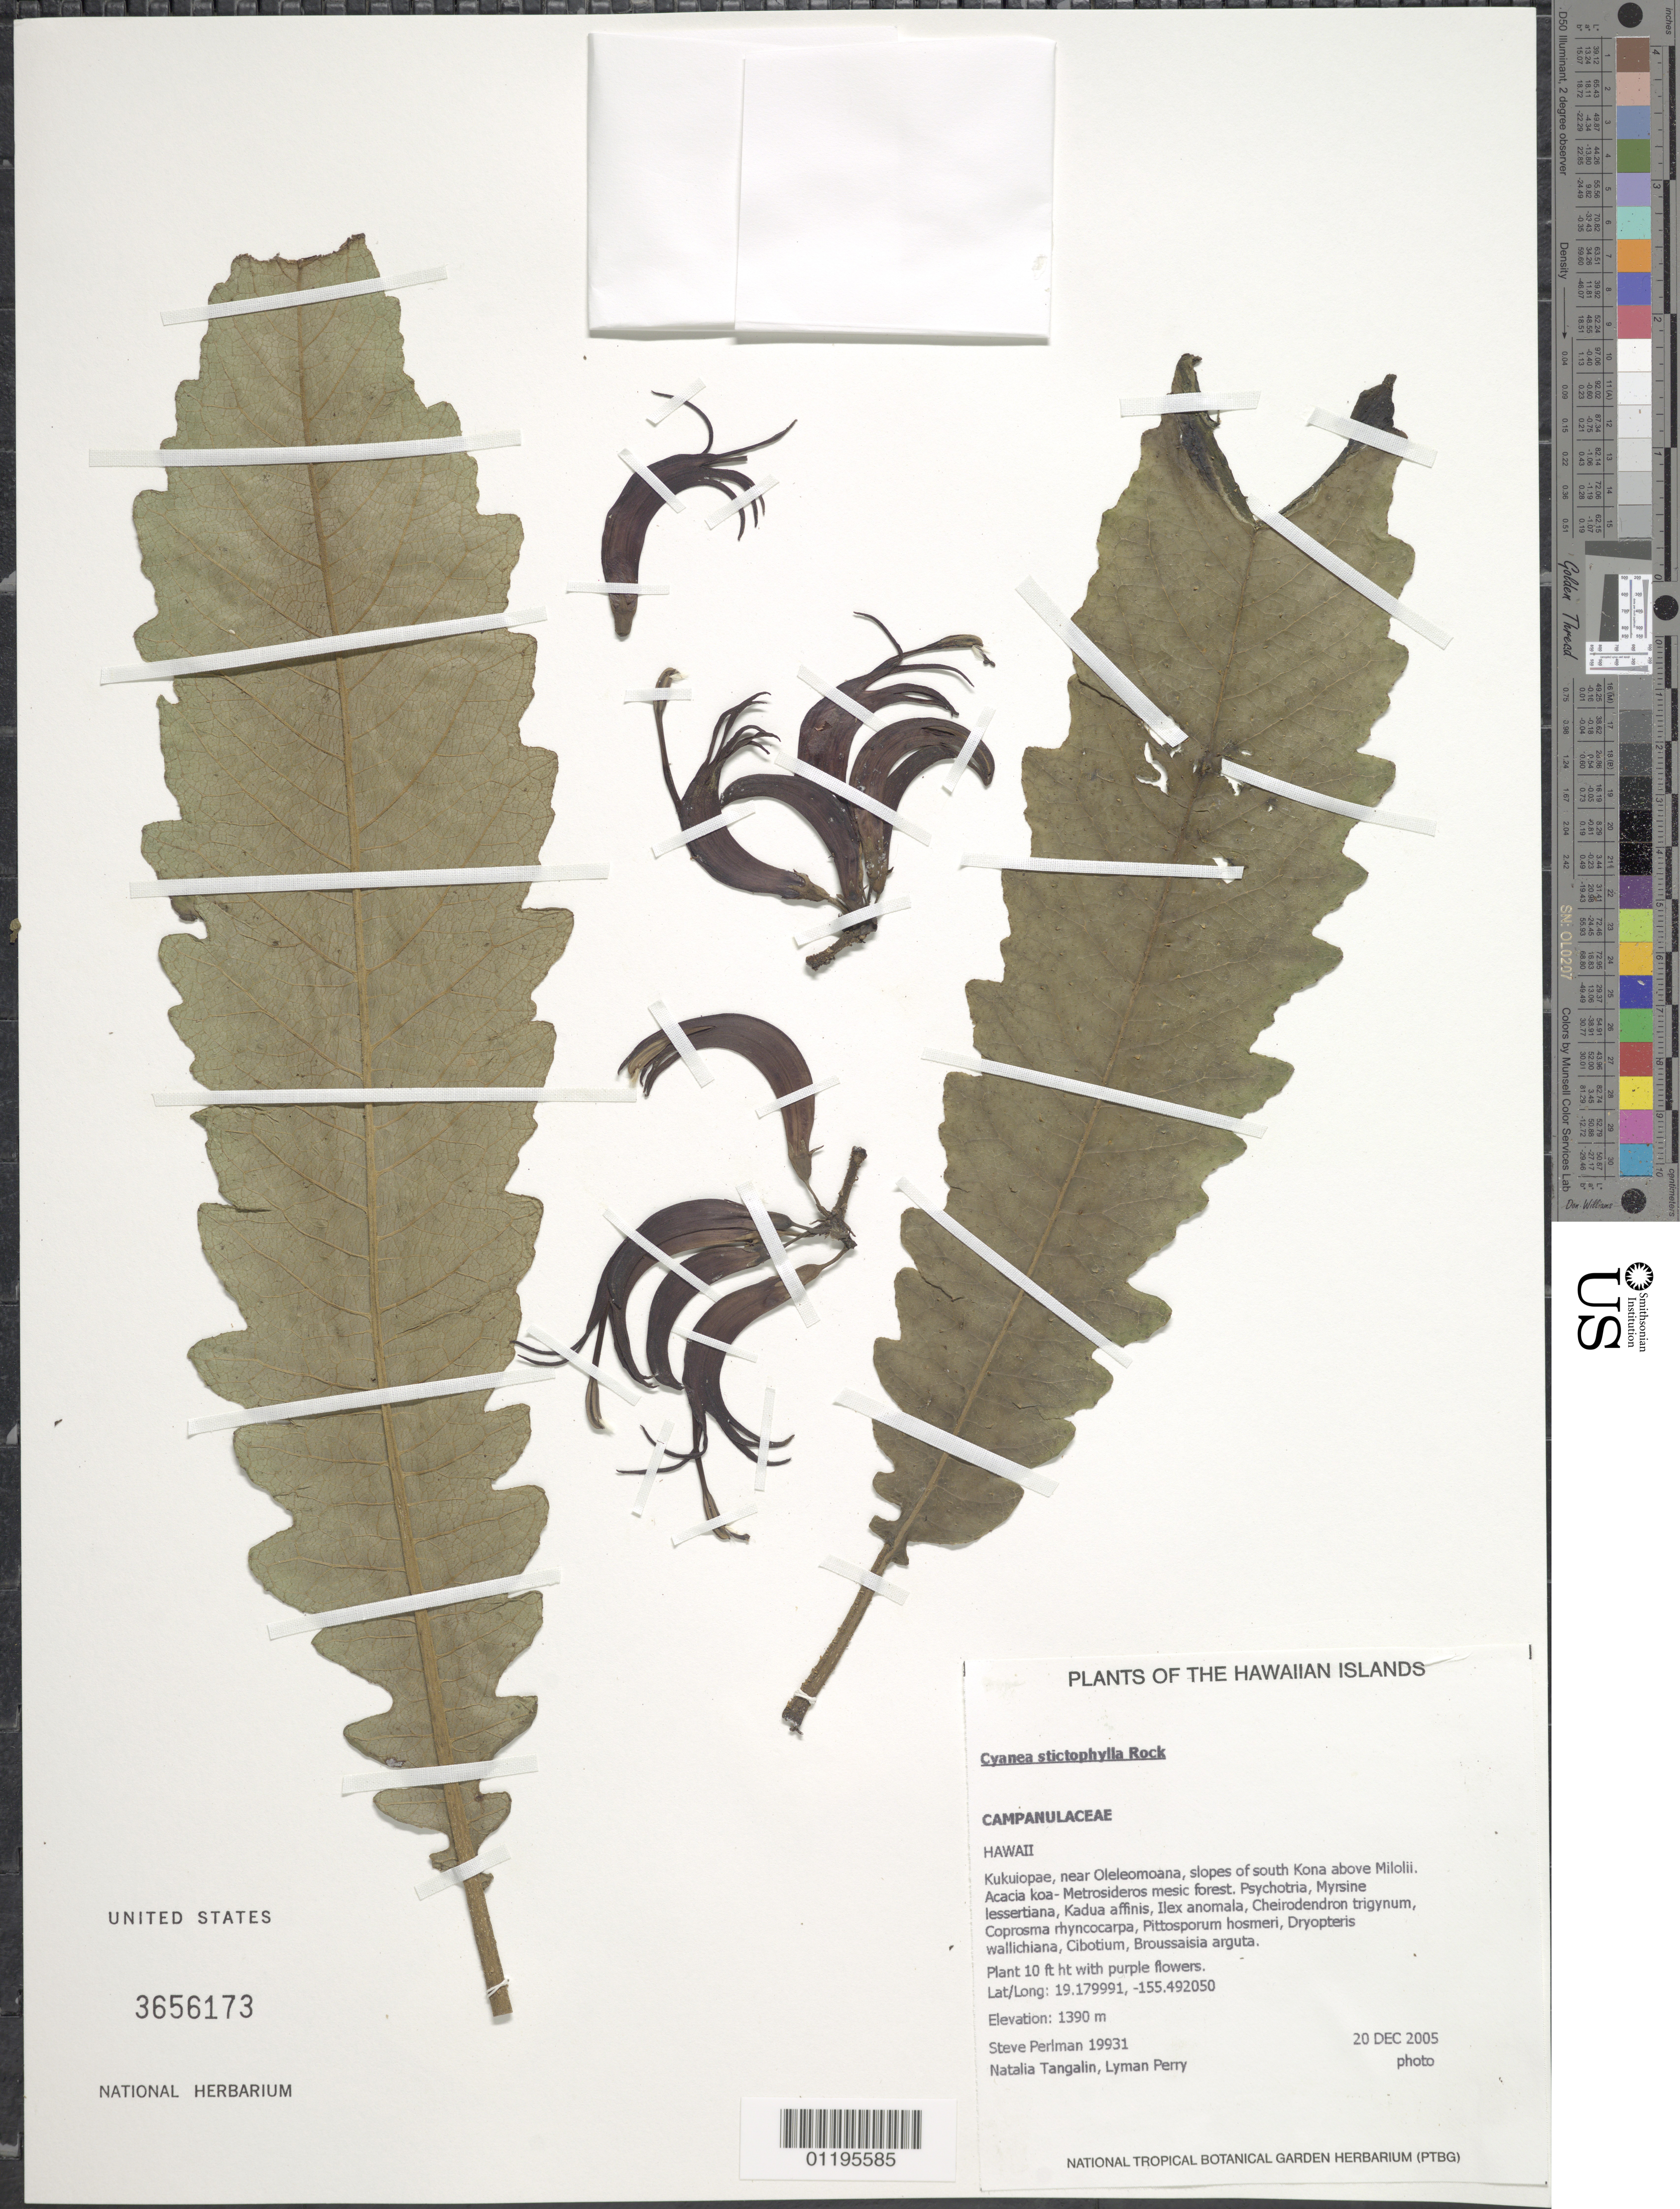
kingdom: Plantae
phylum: Tracheophyta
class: Magnoliopsida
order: Asterales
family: Campanulaceae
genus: Cyanea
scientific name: Cyanea stictophylla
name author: Rock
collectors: S. P. Perlman, L. Perry & N. Tangalin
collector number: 19931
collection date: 2005-12-20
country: United States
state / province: Hawaii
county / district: Hawaii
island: Hawaii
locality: Kukuiopae, near Oleleomoana, slopes of south Kona above Milolii.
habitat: Mesic forest.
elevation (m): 1390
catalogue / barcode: US 3656173